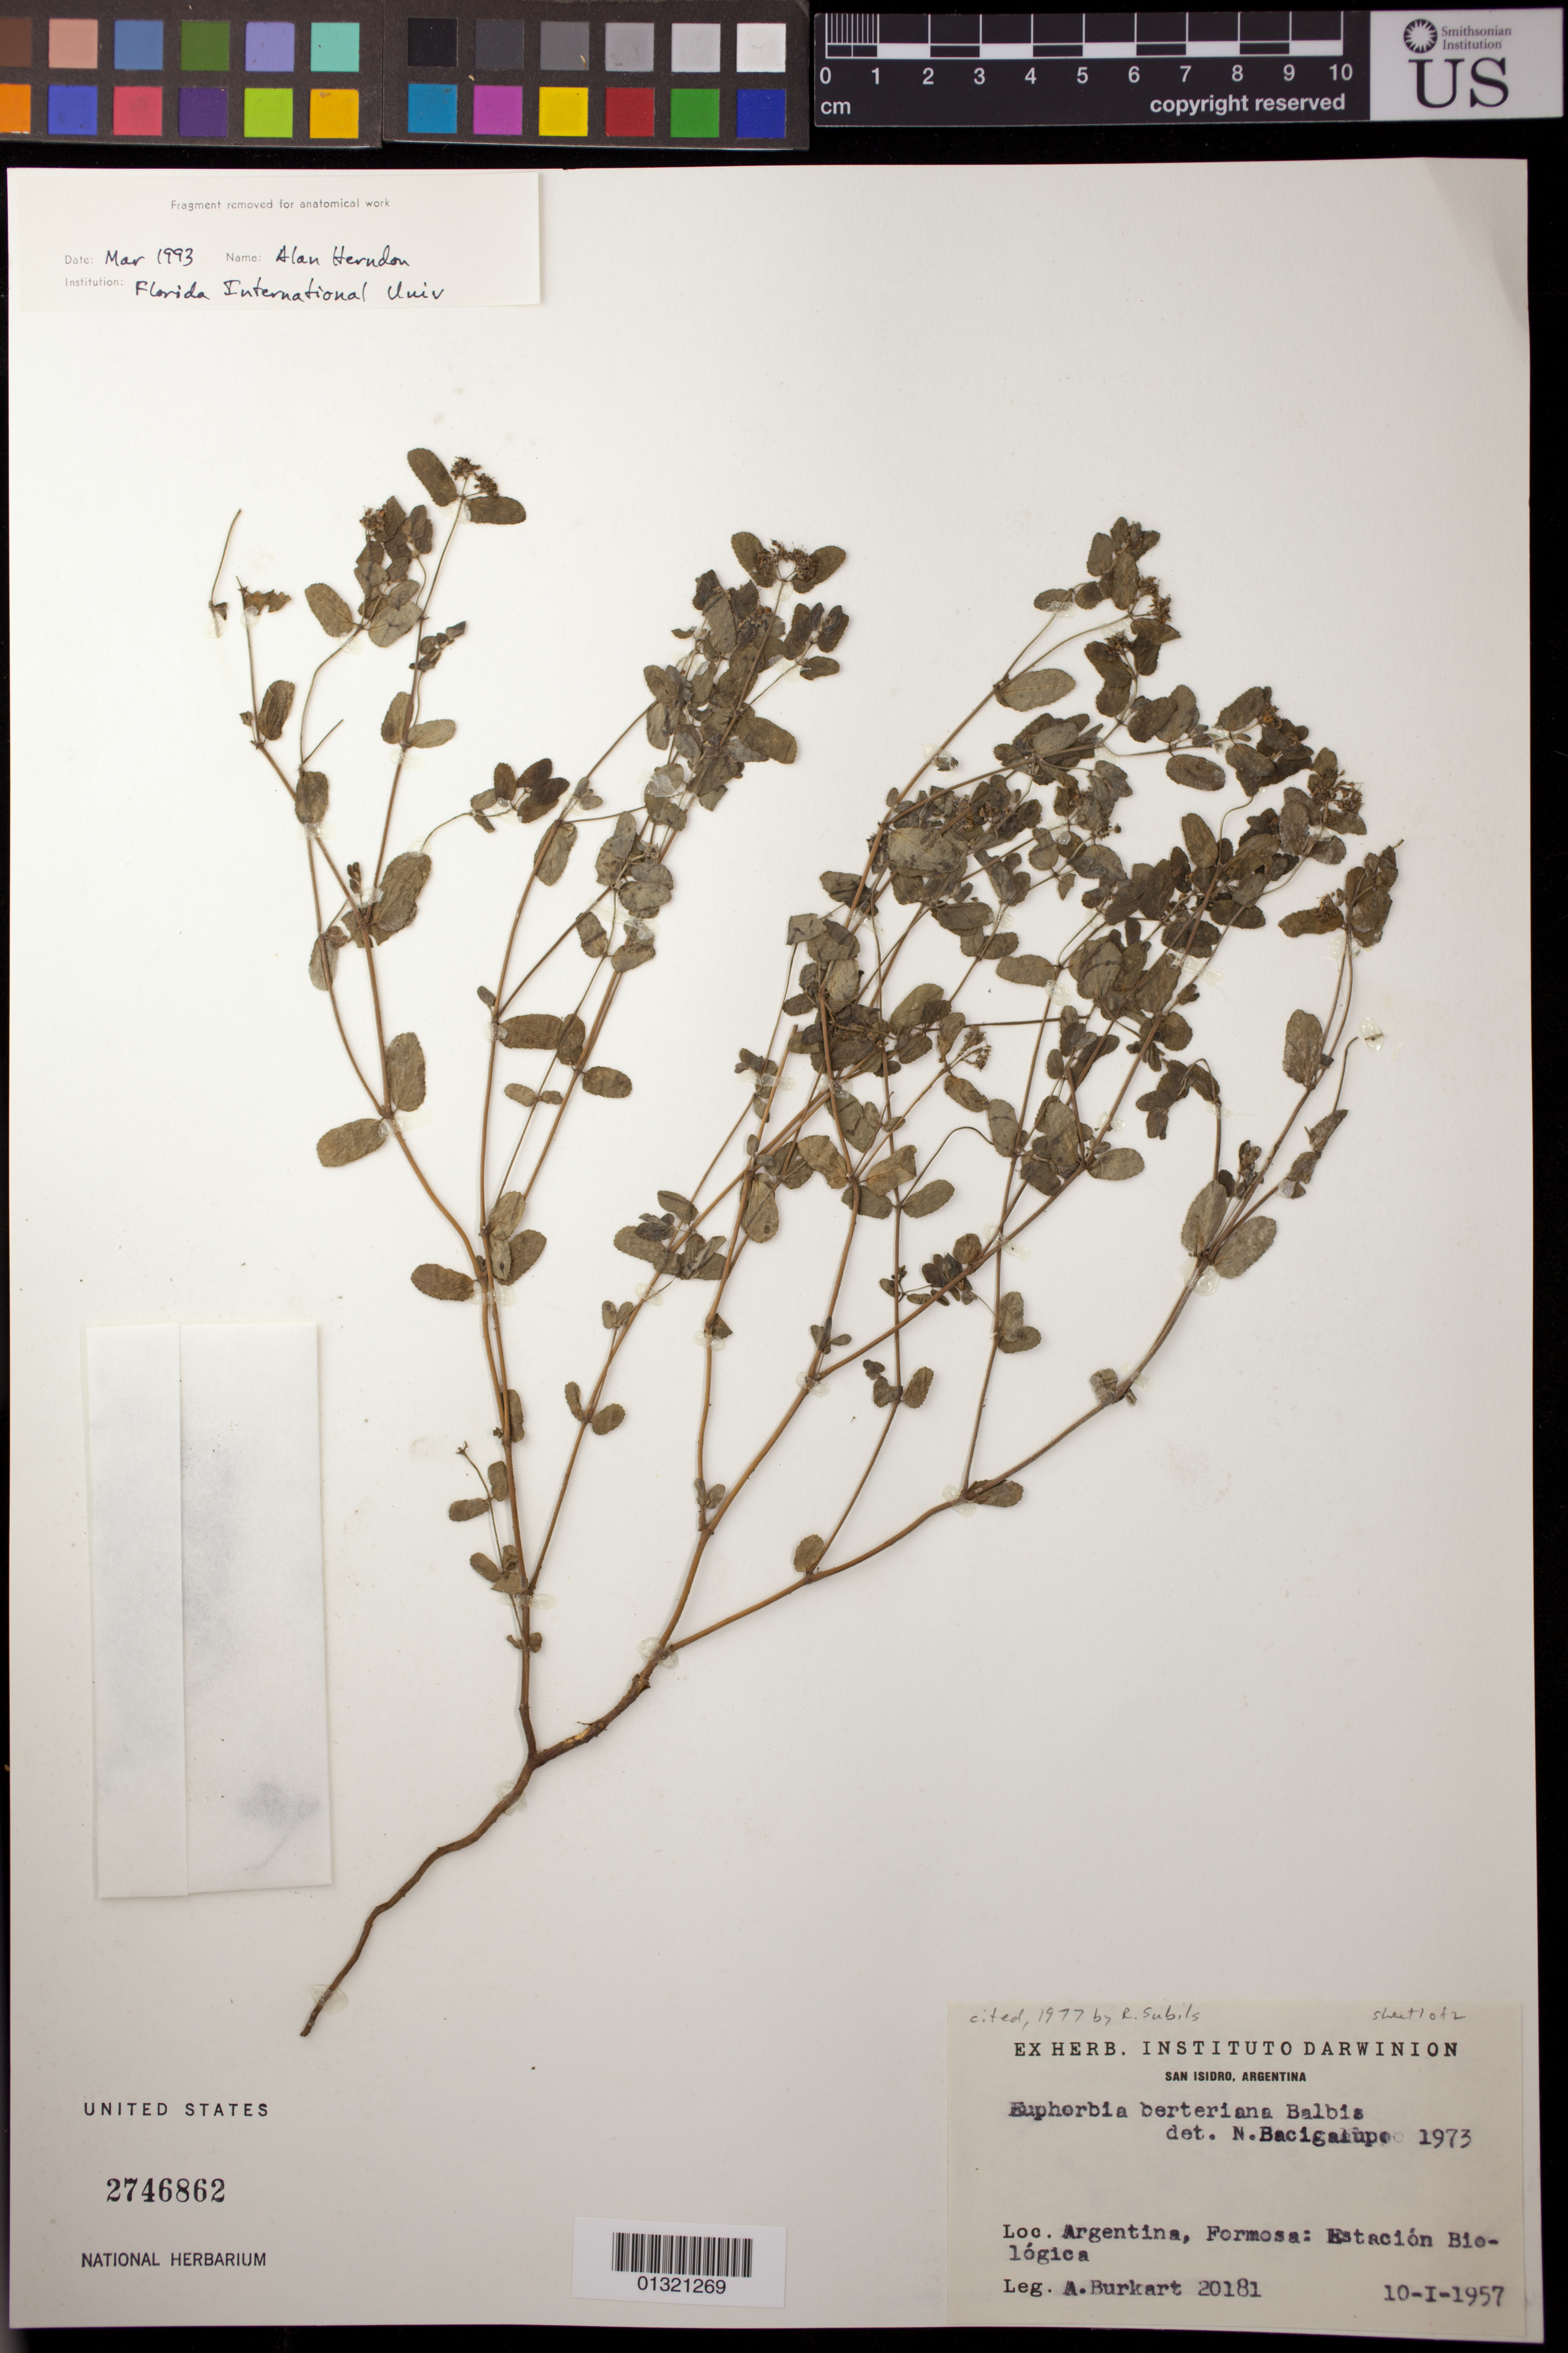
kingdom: Plantae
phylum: Tracheophyta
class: Magnoliopsida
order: Malpighiales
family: Euphorbiaceae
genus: Euphorbia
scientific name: Euphorbia berteroana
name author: Balb.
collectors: A. E. Burkart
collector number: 20181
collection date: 1957-01-10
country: Argentina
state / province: Formosa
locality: Estacion Biologica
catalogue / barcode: US 2746862